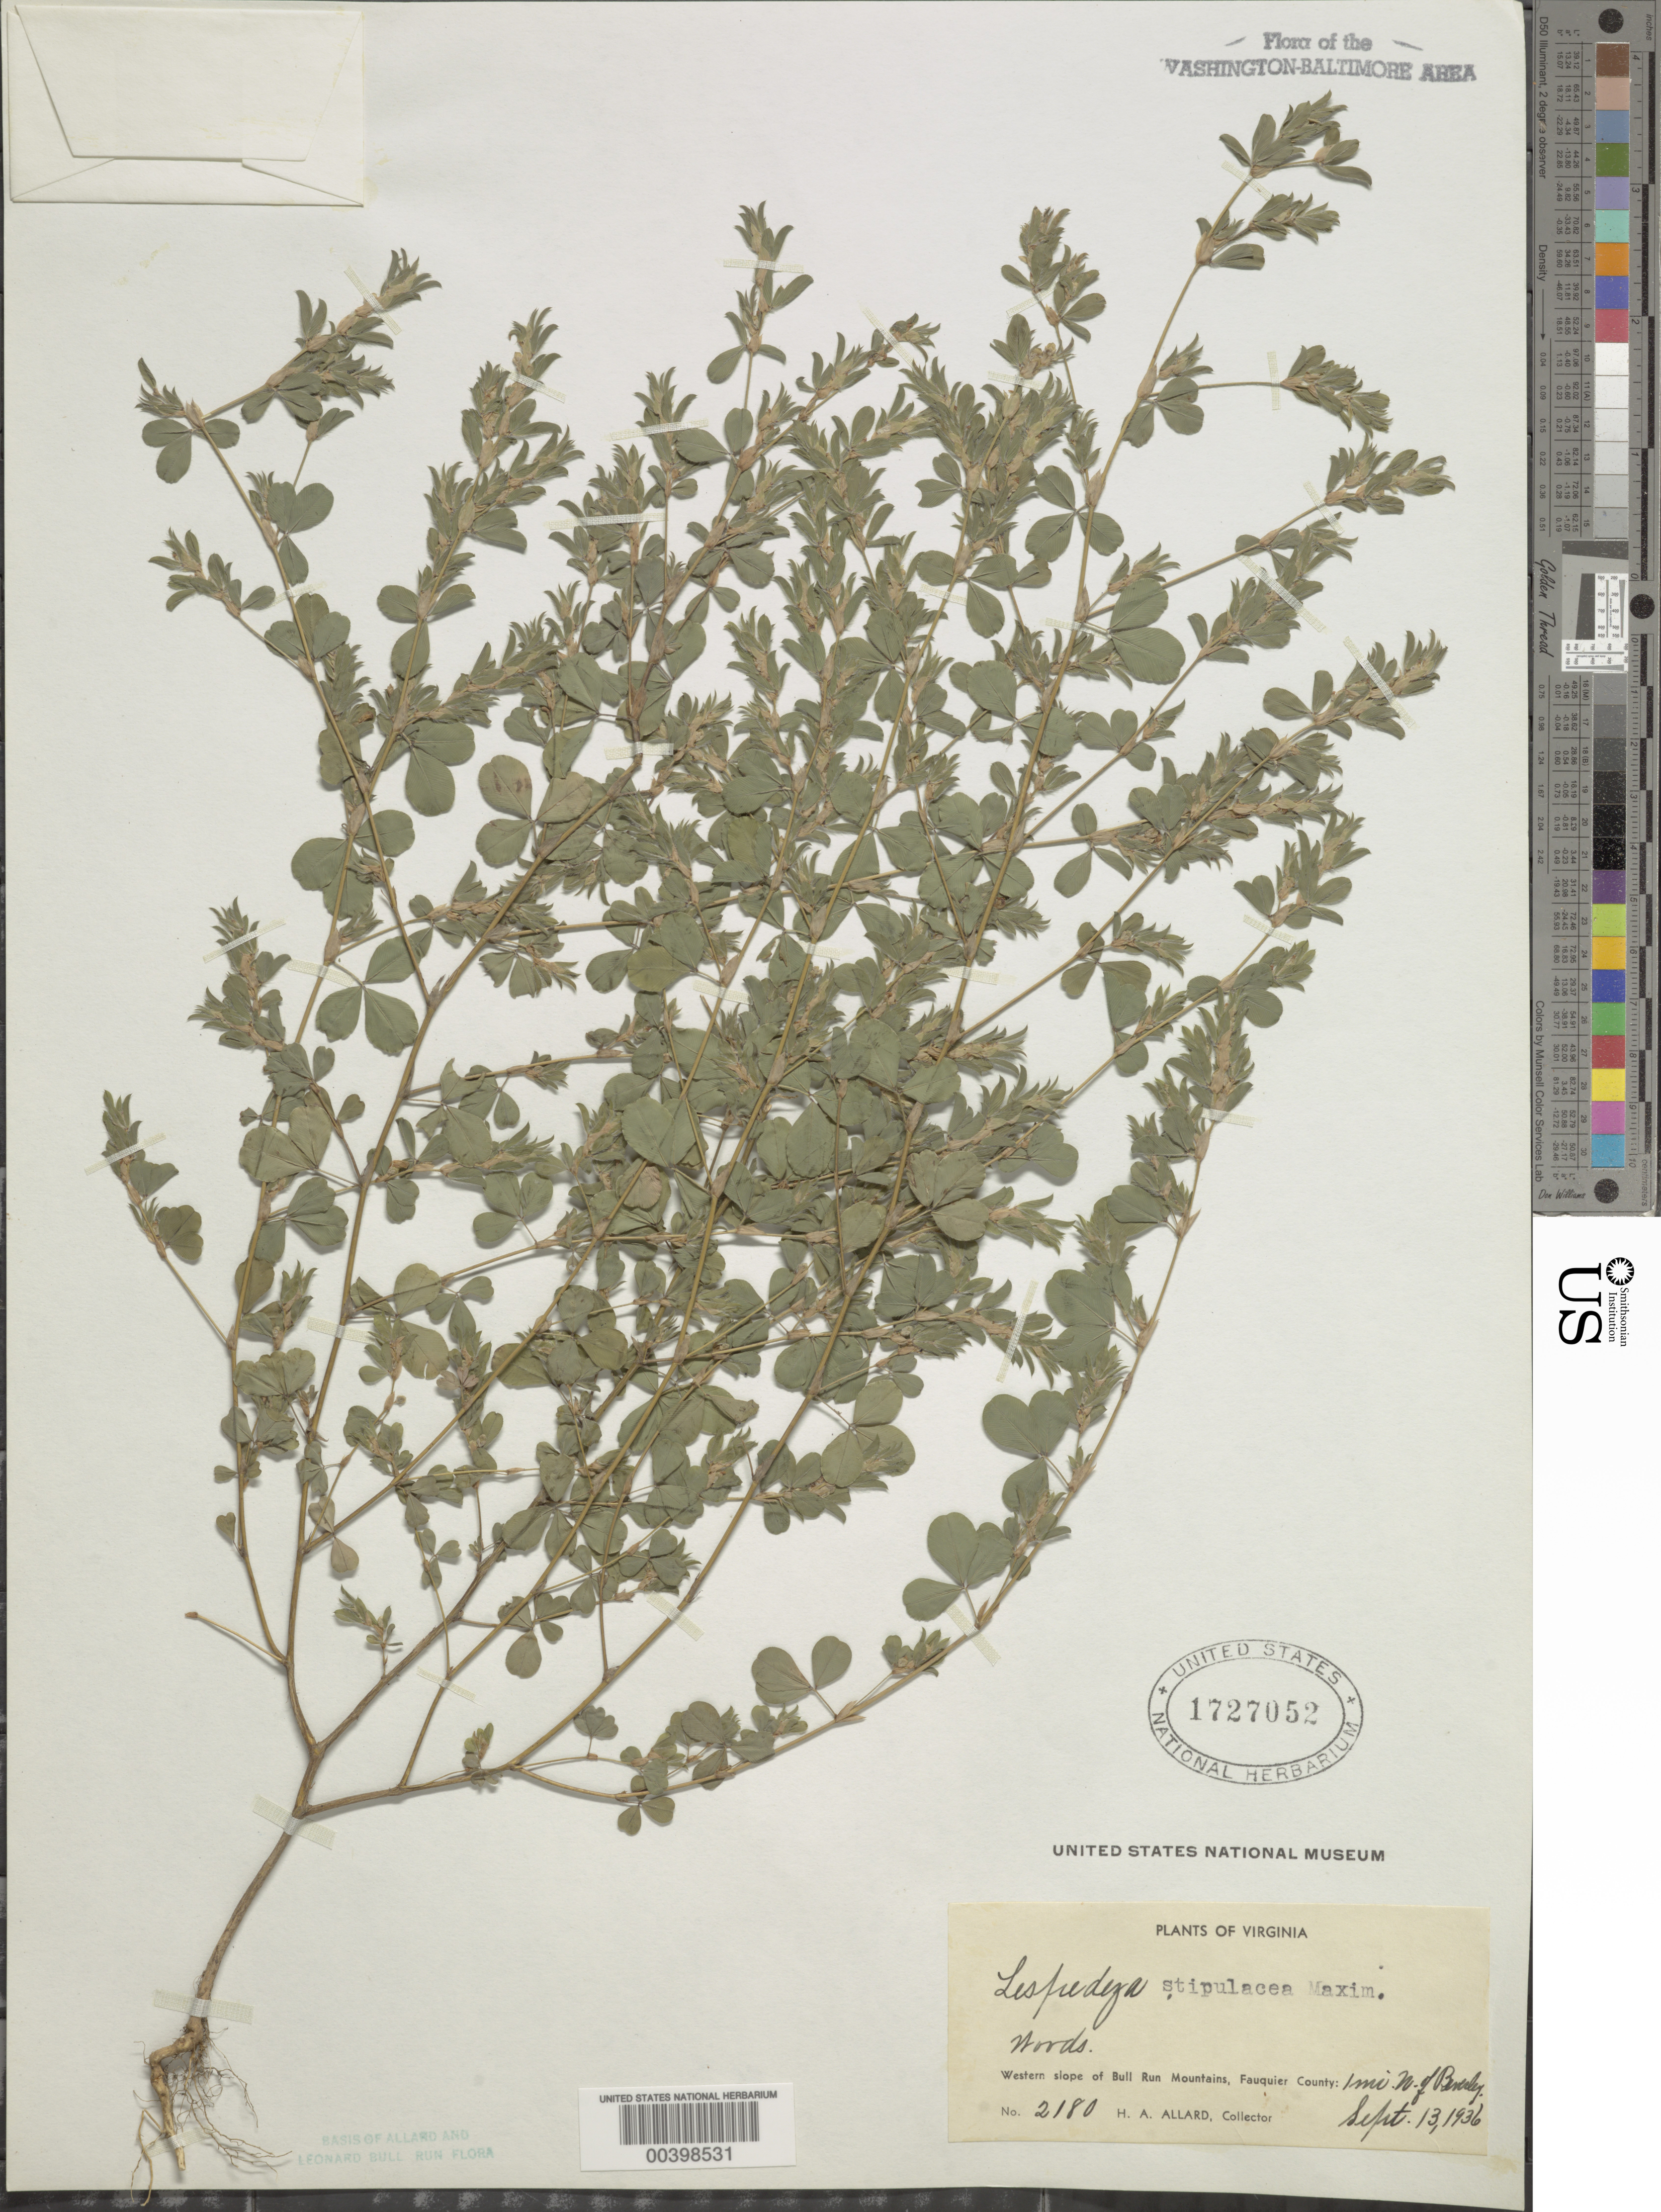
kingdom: Plantae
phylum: Tracheophyta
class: Magnoliopsida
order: Fabales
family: Fabaceae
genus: Kummerowia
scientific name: Kummerowia stipulacea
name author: (Maxim.) Makino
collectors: H. A. Allard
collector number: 2180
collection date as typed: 13 Sep 1936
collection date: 1936-09-13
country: United States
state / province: Virginia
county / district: Fauquier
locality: North of Beverley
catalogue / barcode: US 1727052